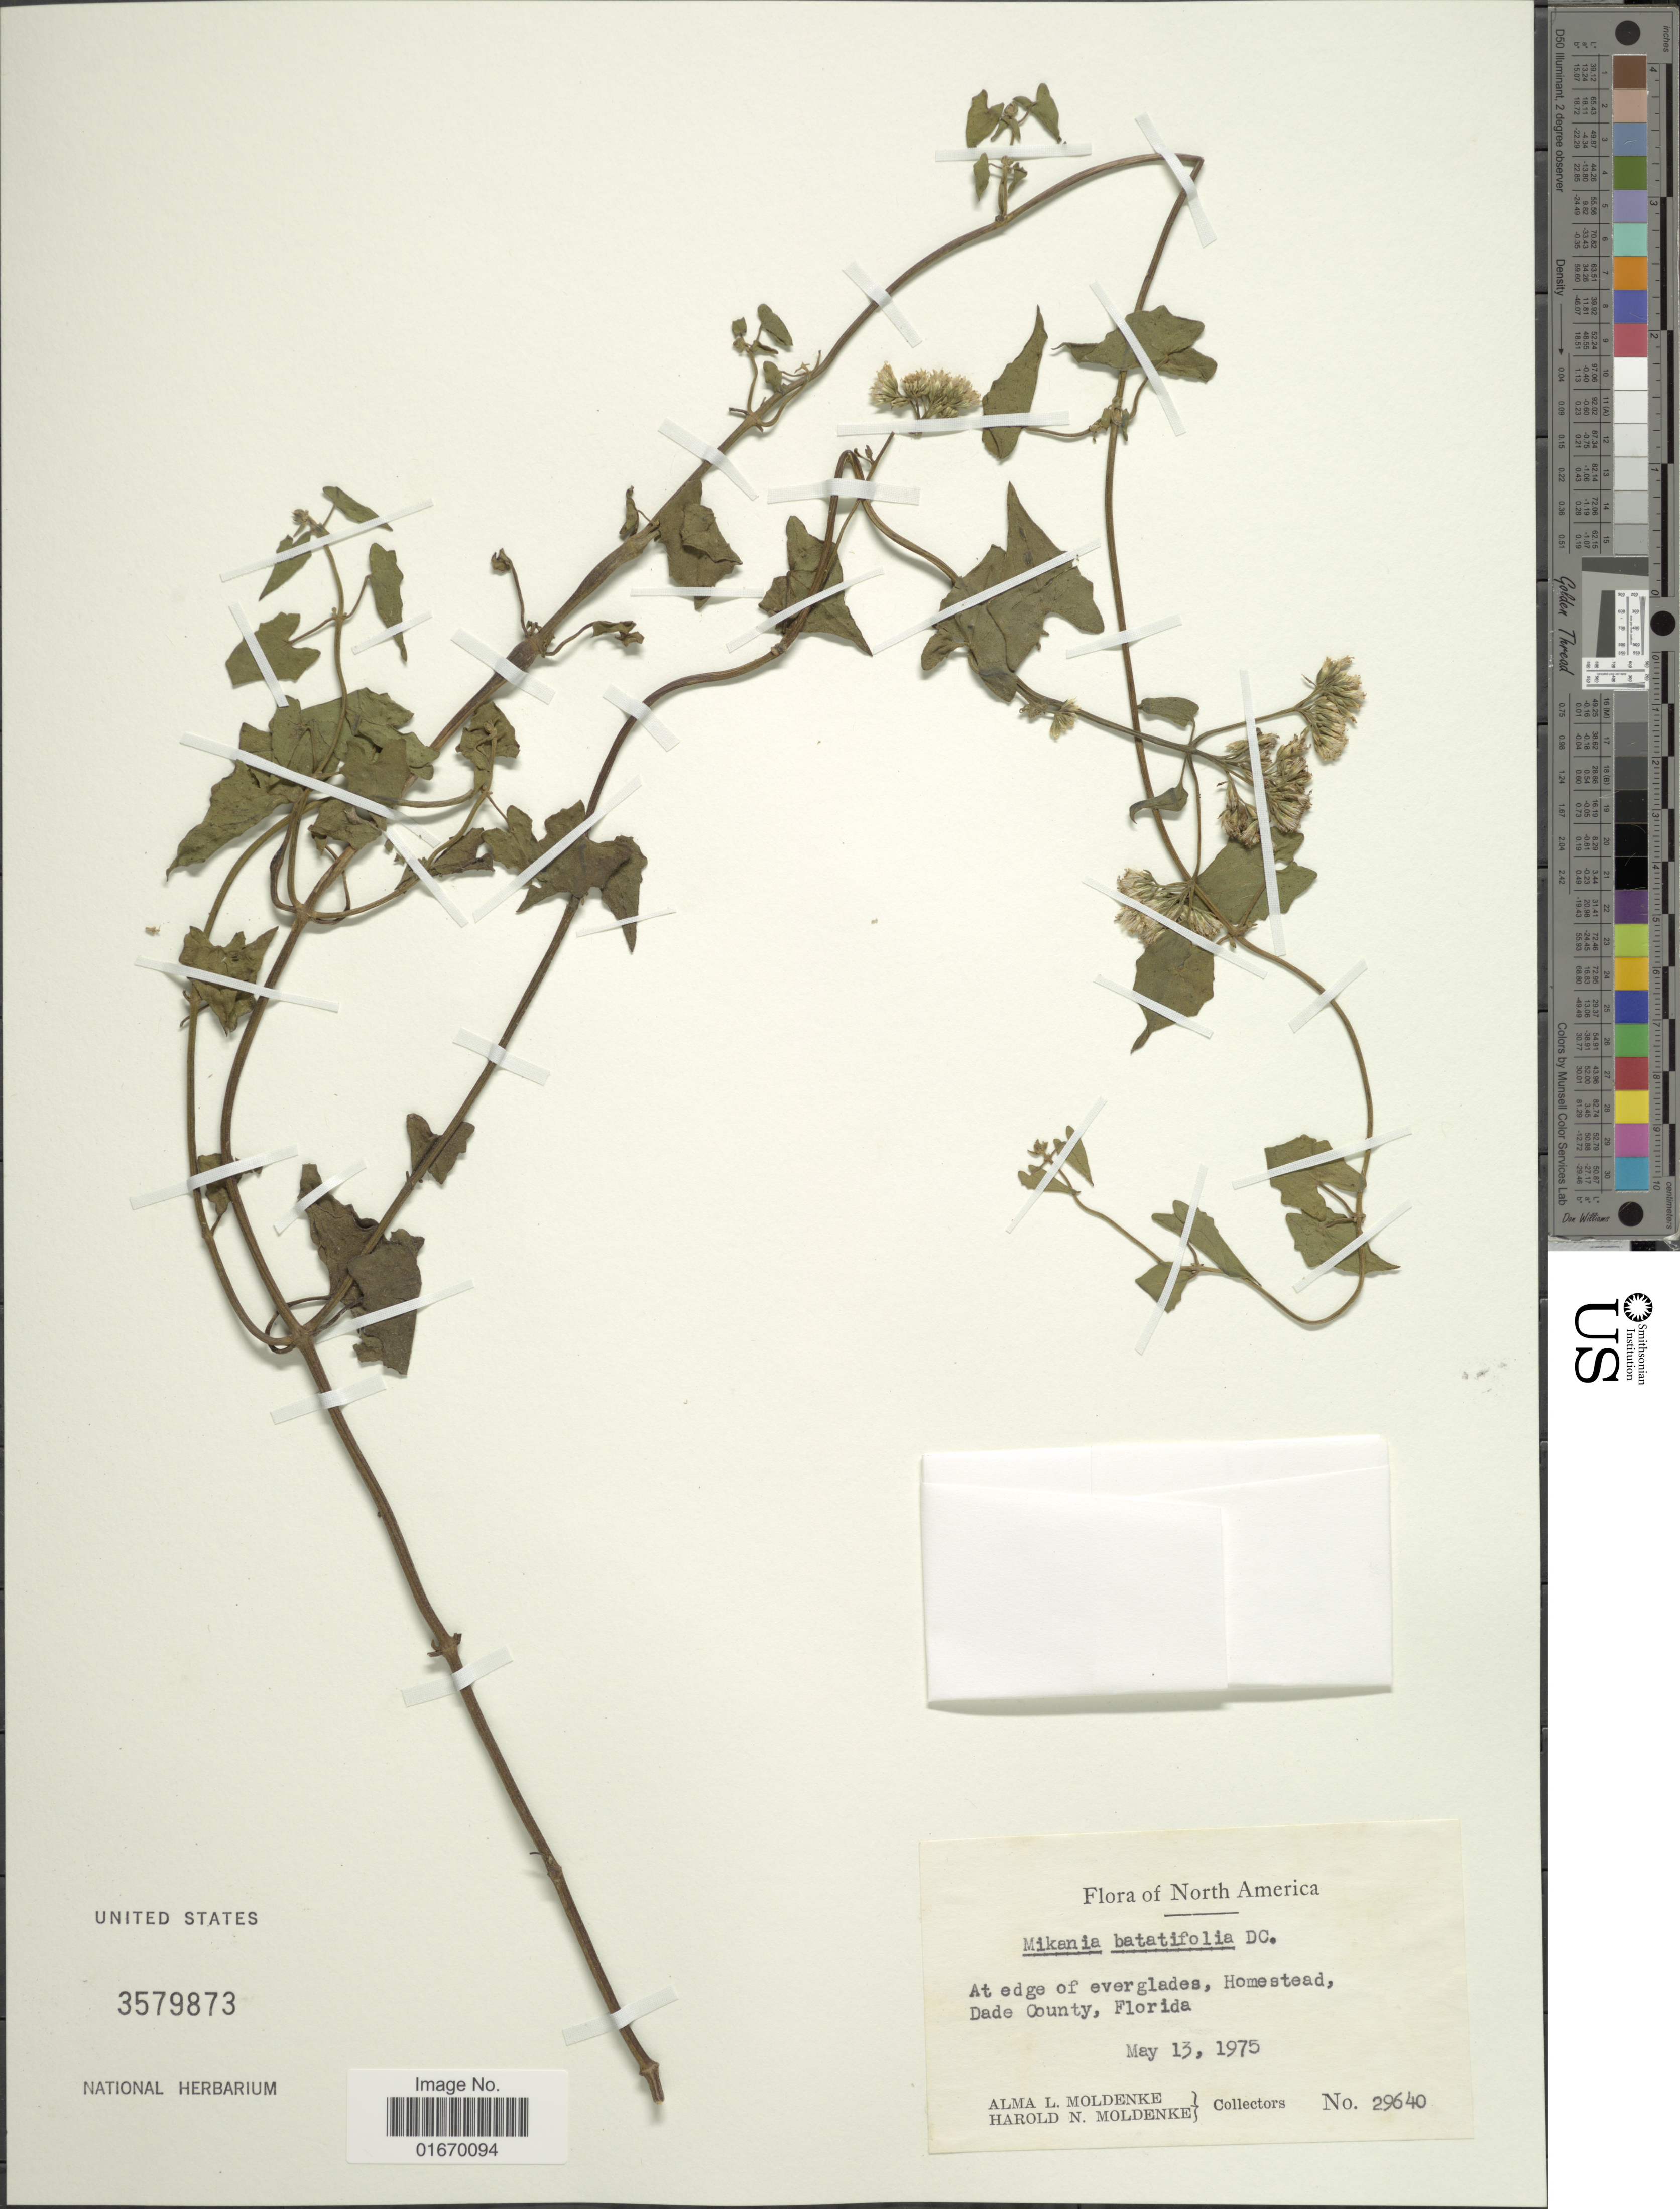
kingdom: Plantae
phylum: Tracheophyta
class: Magnoliopsida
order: Asterales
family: Asteraceae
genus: Mikania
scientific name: Mikania batataefolia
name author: DC.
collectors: A. L. Moldenke & H. N. Moldenke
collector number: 29640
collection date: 1975-05-13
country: United States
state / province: Florida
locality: North America, at edge of everglades, Homestead Dade County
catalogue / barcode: US 3579873